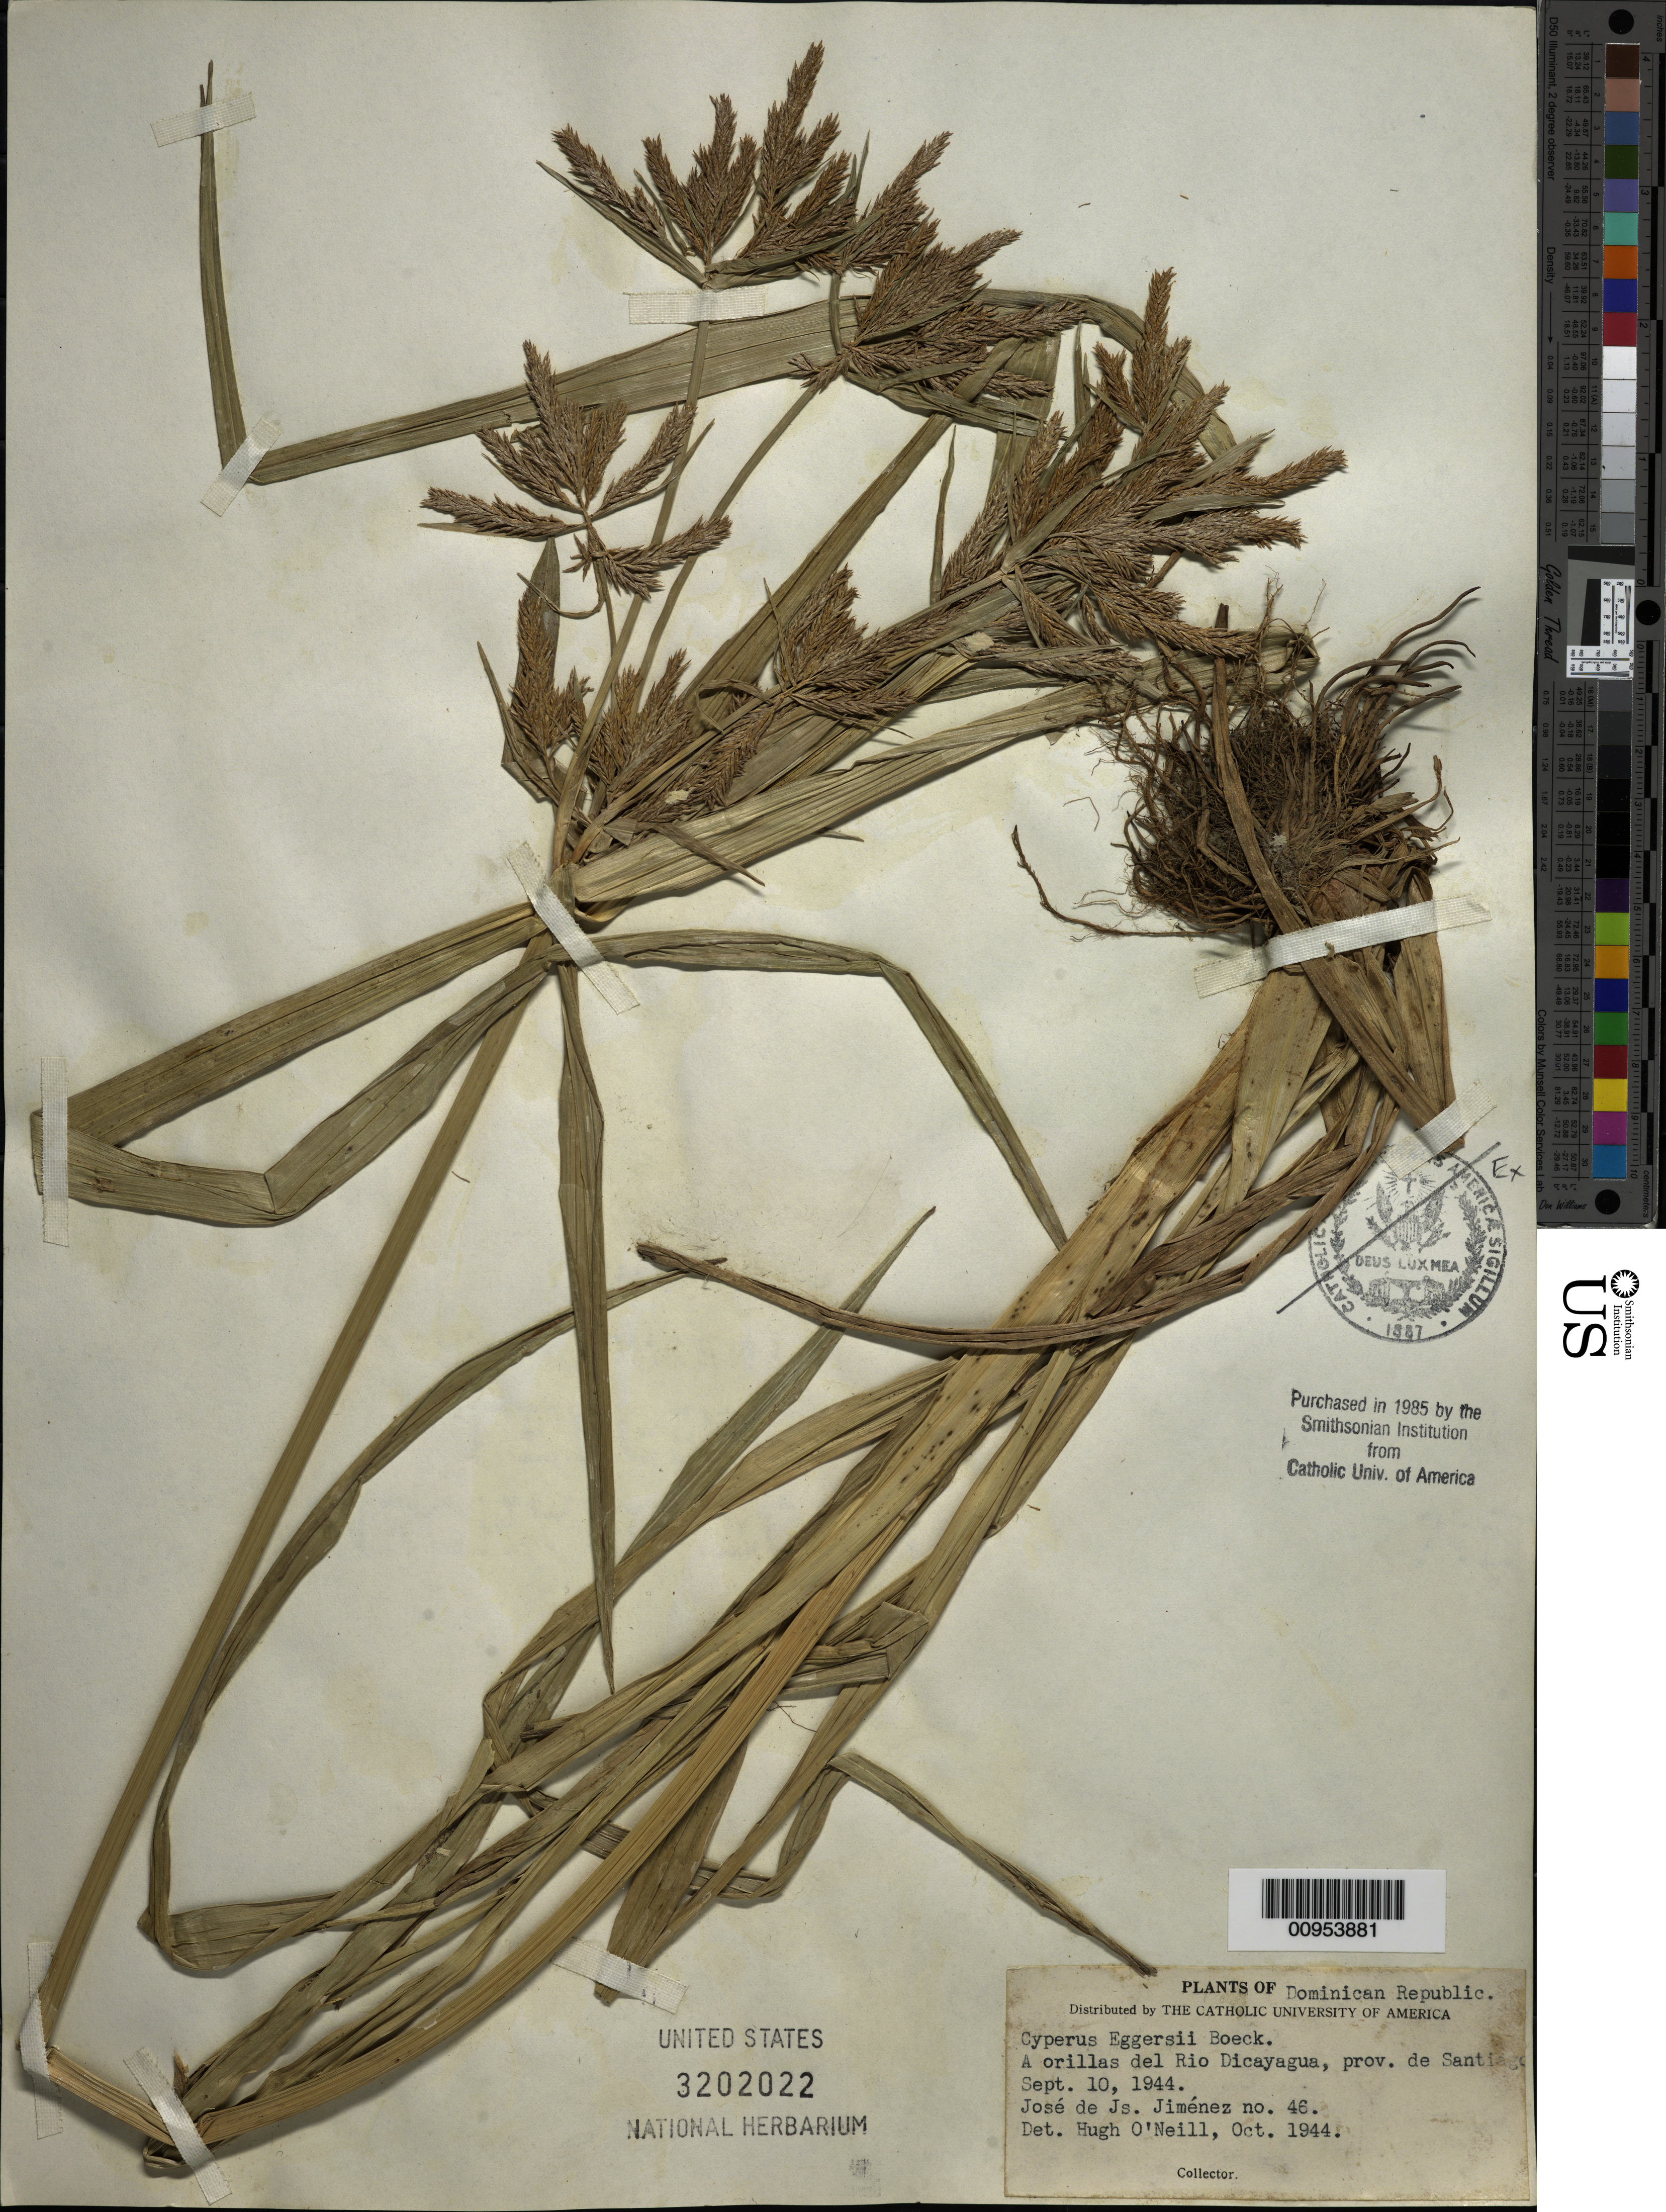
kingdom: Plantae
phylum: Tracheophyta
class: Liliopsida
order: Poales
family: Cyperaceae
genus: Cyperus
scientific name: Cyperus eggersii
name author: Boeckeler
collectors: J. J. Jiménez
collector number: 46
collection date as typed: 10 Sep 1944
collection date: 1944-09-10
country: Dominican Republic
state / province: Santiago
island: Hispaniola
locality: Orillas del Rio Dicayagua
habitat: A orillas del rio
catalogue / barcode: US 3202022